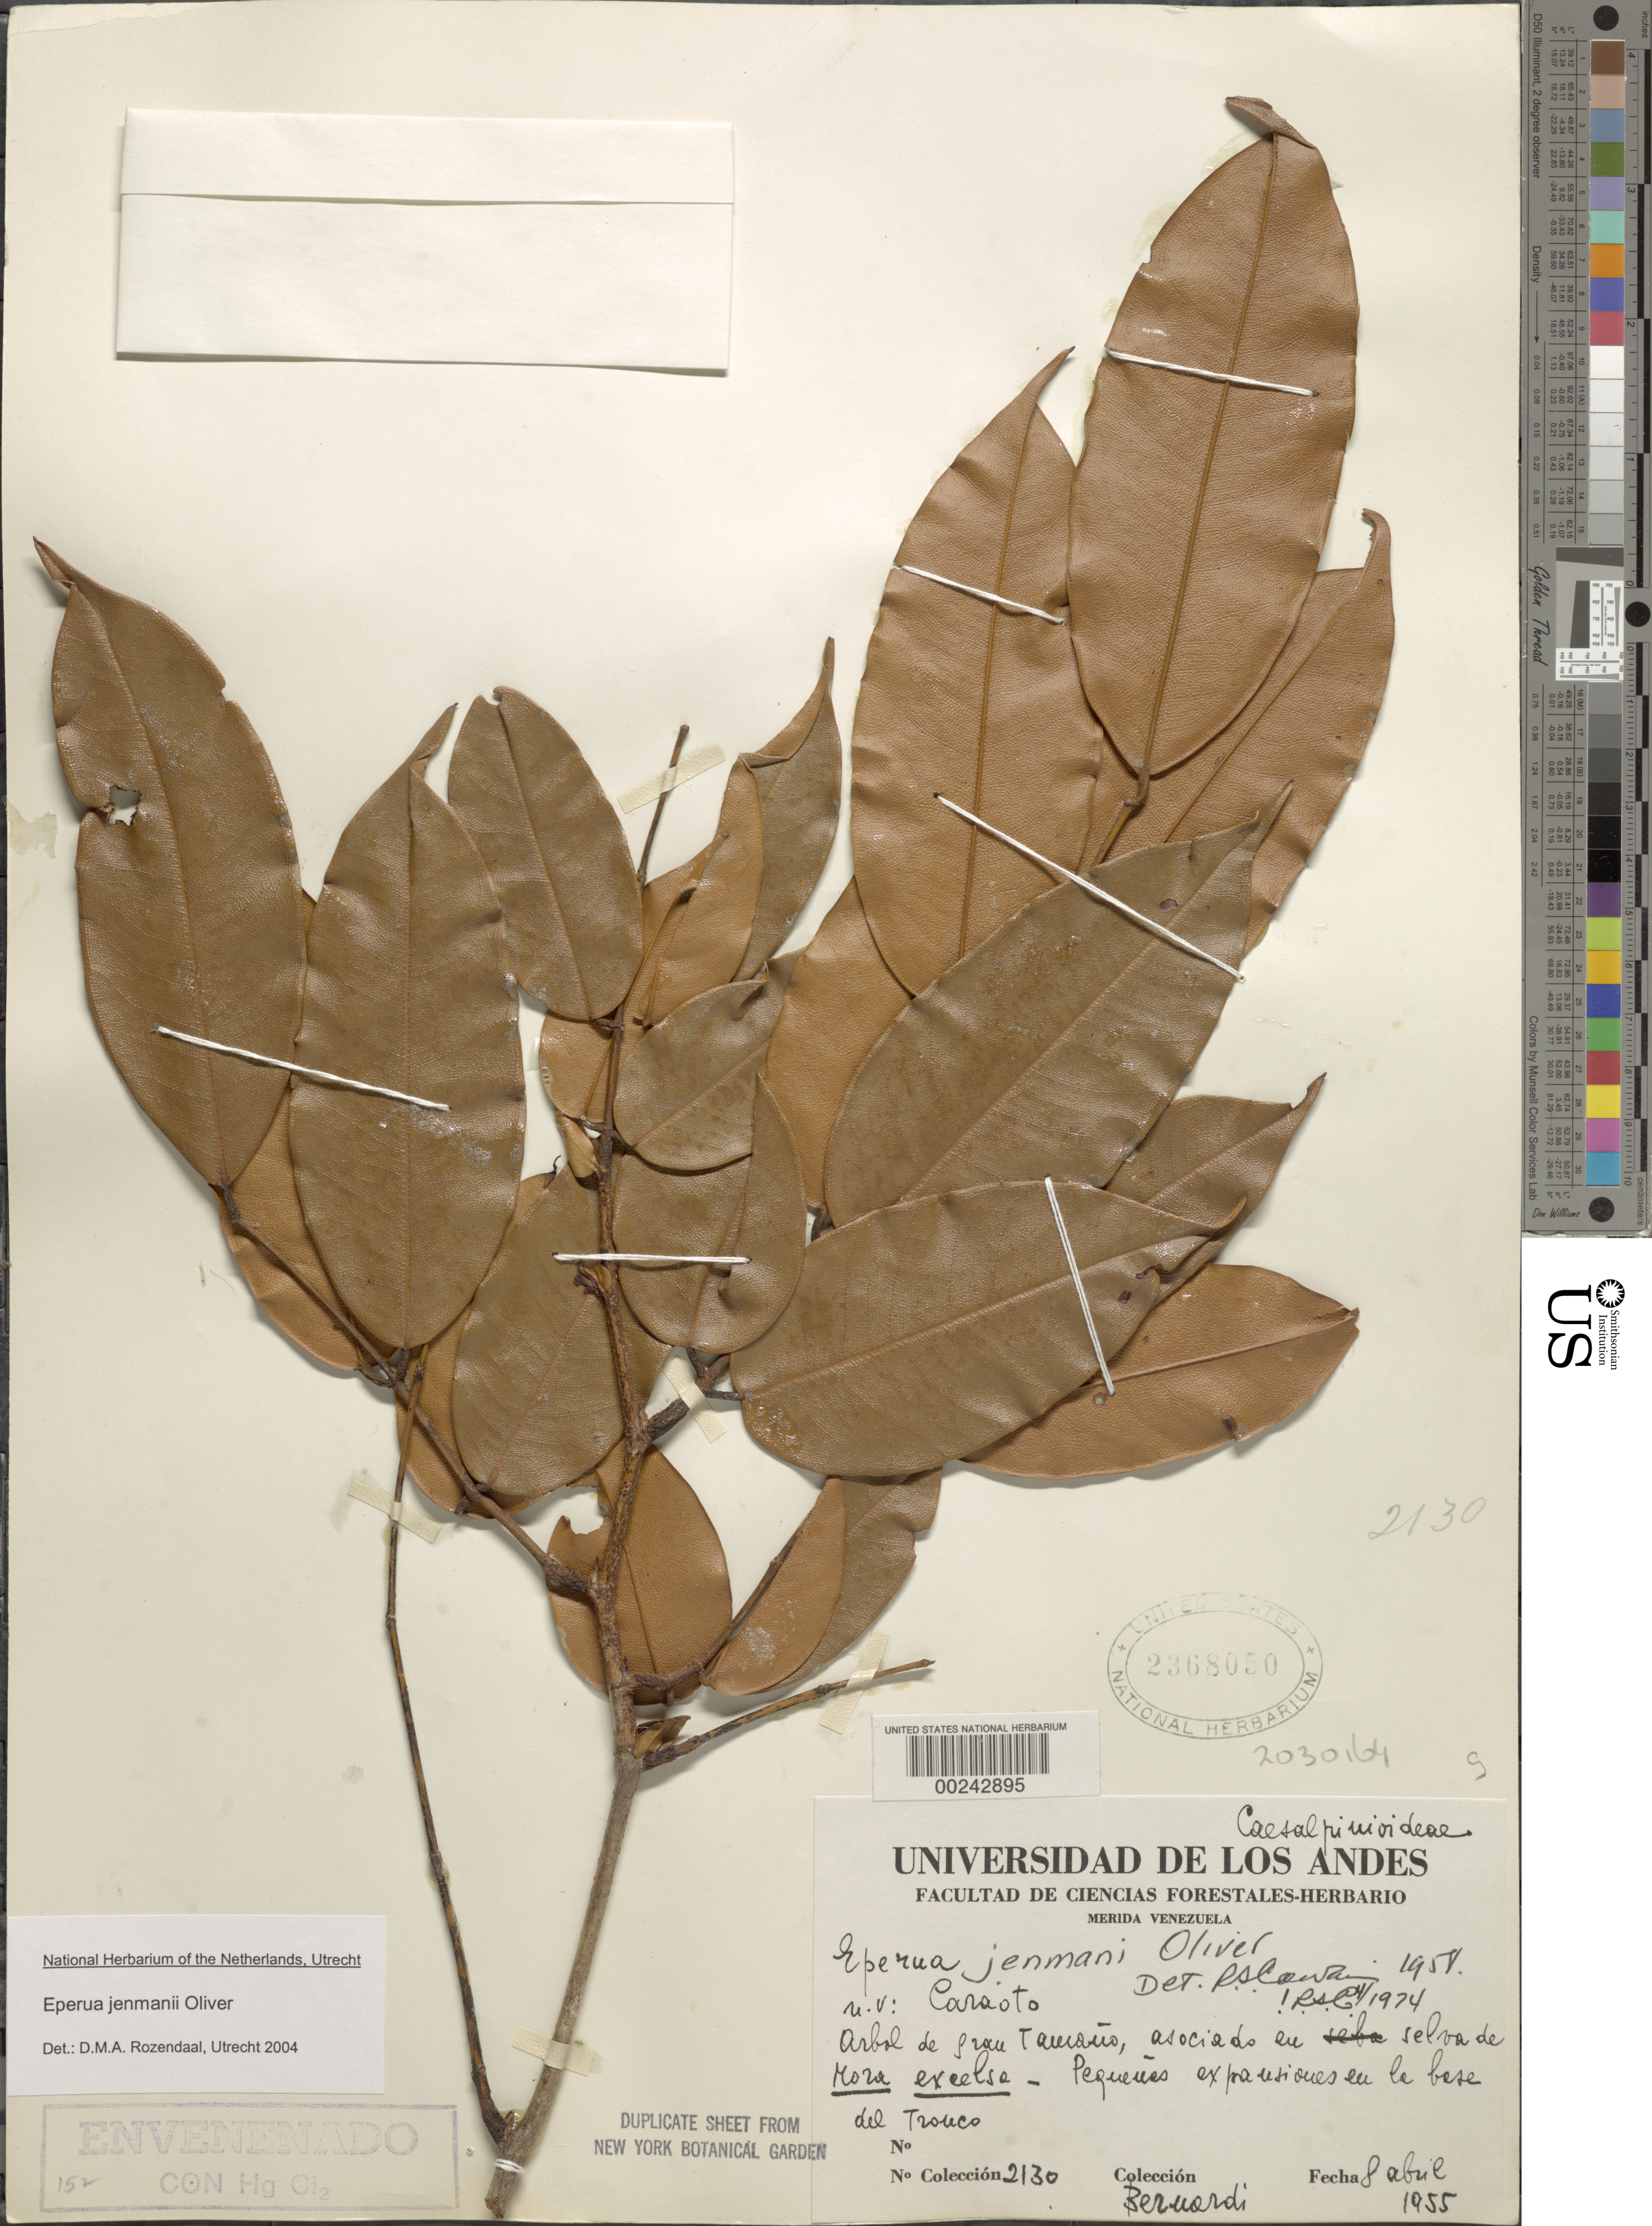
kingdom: Plantae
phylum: Tracheophyta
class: Magnoliopsida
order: Fabales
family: Fabaceae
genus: Eperua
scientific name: Eperua jenmanii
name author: Oliv.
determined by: Fortes, E. A.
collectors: -. Beruordi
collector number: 2130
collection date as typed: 08 Apr 1955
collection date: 1955-04-08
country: Venezuela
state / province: Mérida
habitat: Woods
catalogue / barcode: US 2368050